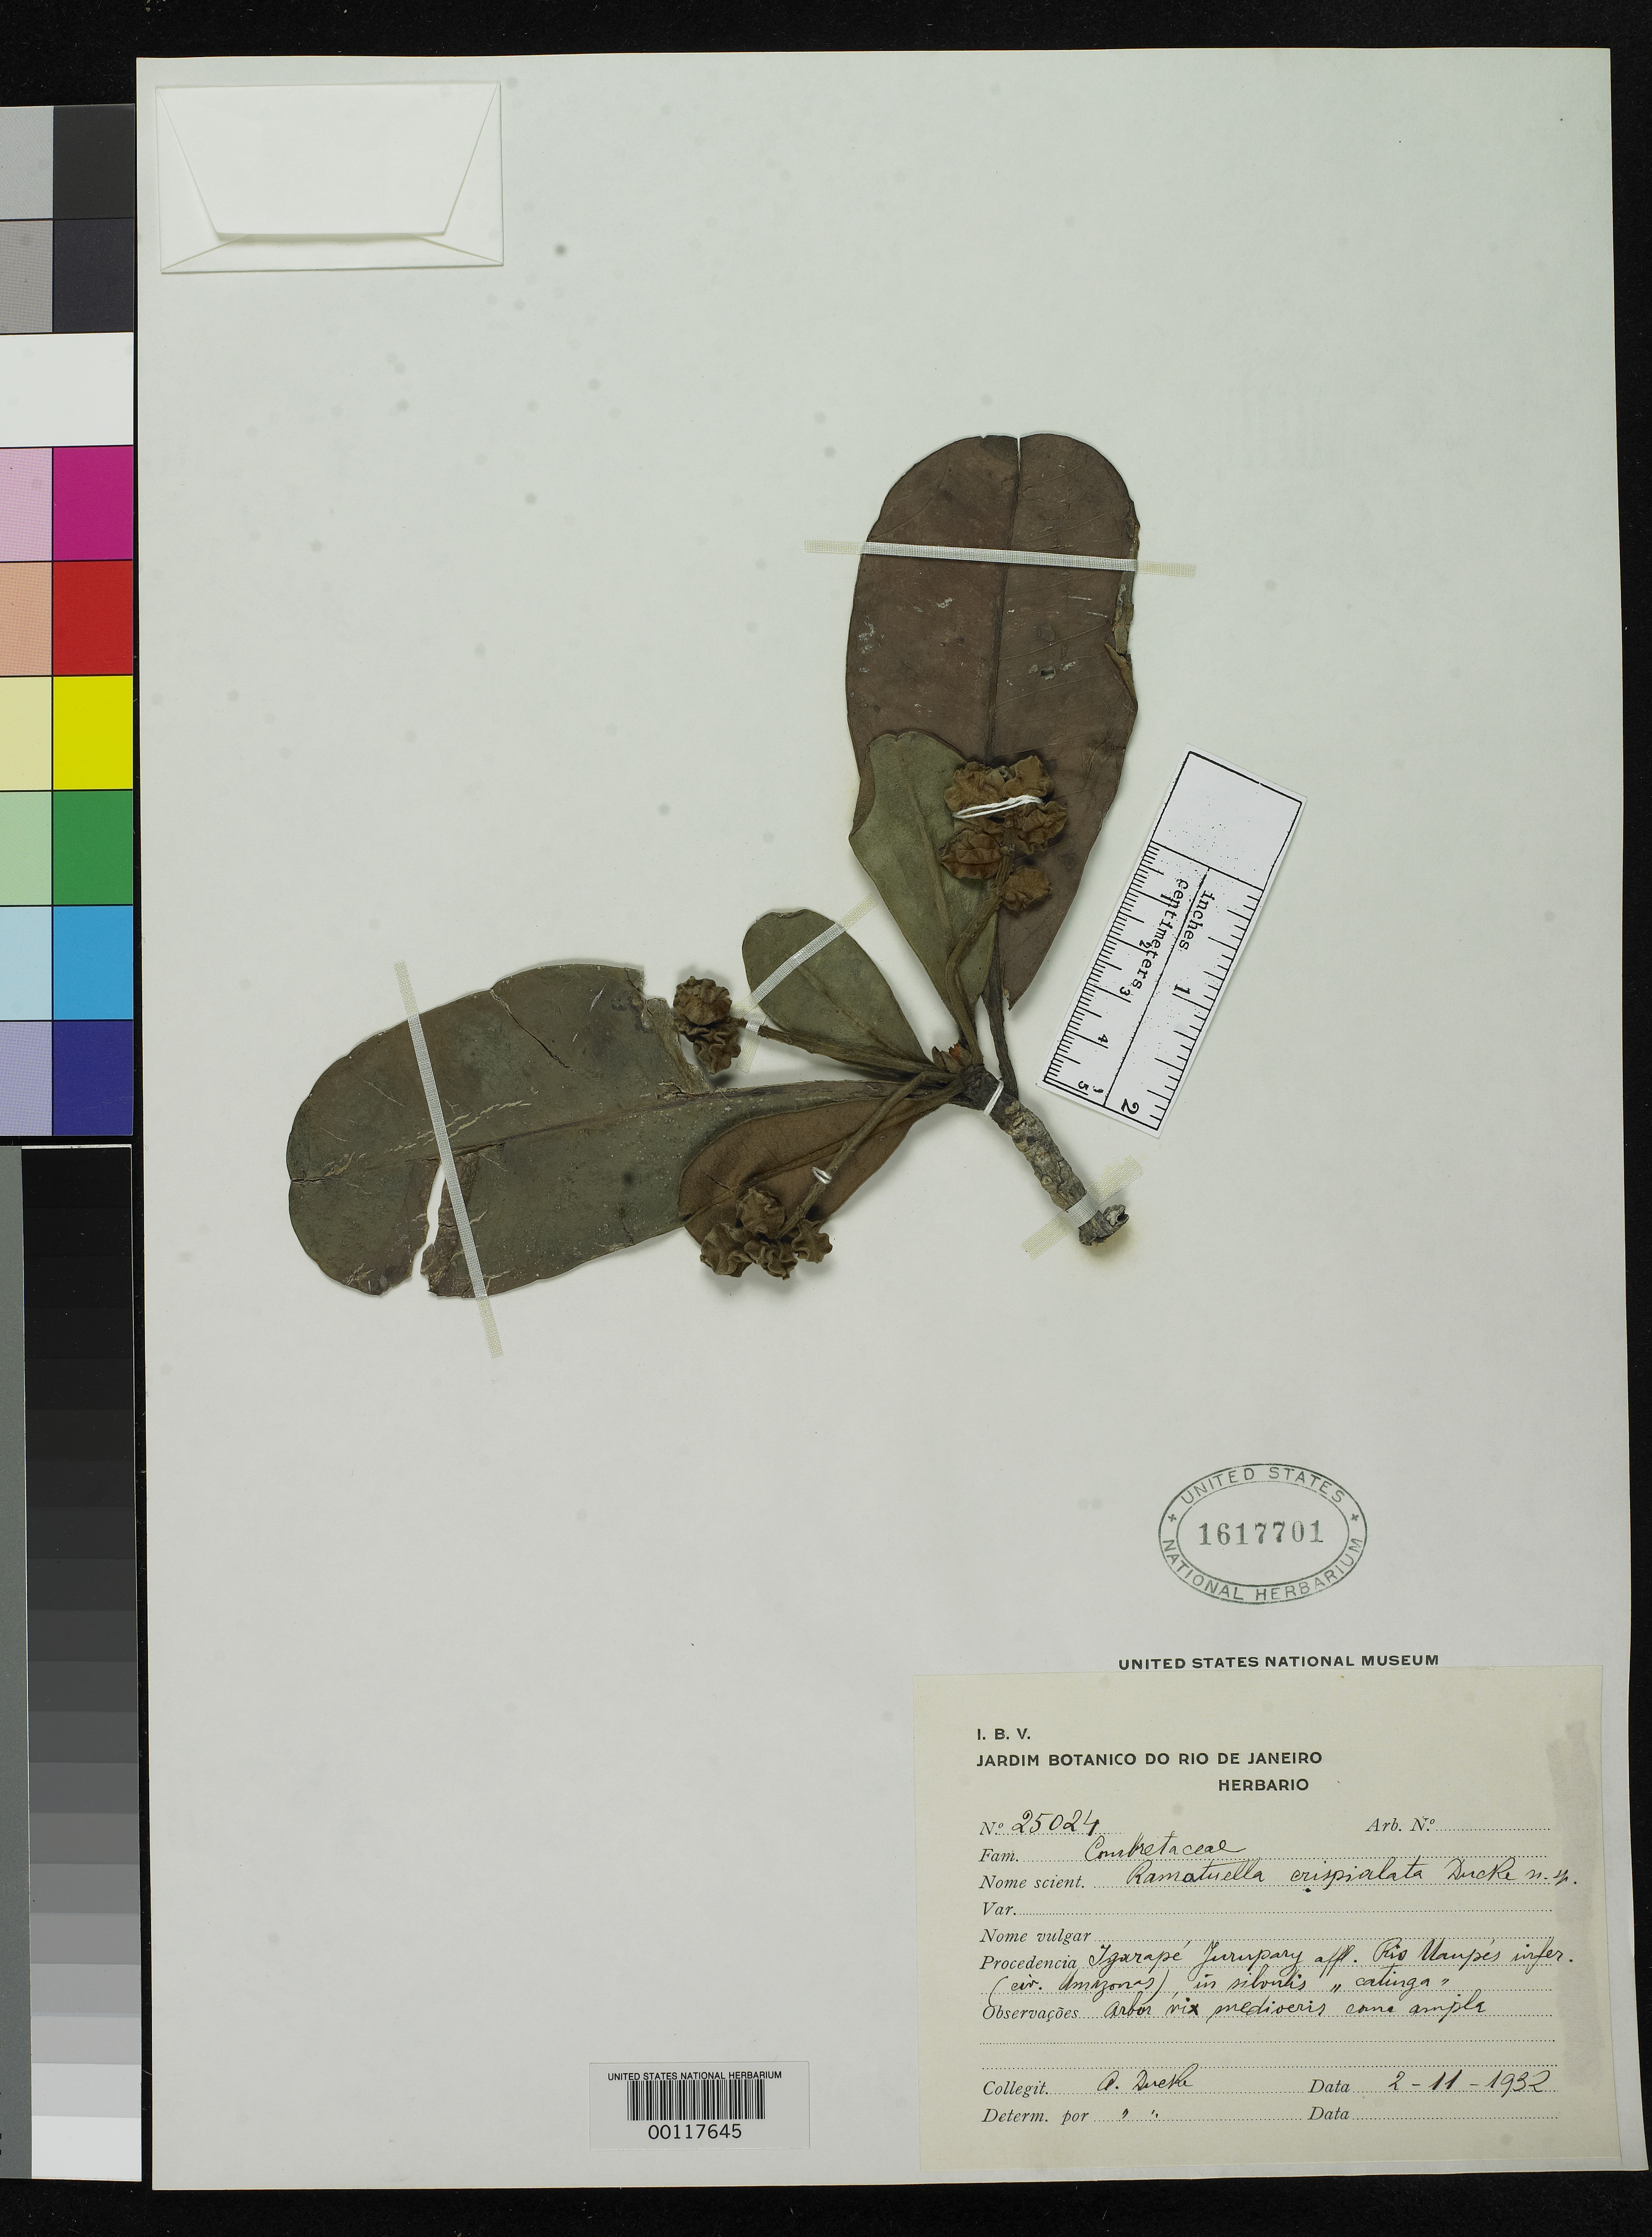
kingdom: Plantae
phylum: Tracheophyta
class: Magnoliopsida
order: Myrtales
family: Combretaceae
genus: Ramatuela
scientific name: Ramatuela crispialata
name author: Ducke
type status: Isotype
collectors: A. Ducke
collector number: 25024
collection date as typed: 02 Nov 1932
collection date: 1932-11-02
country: Brazil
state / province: Amazonas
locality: Igarape.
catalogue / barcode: US 1617701